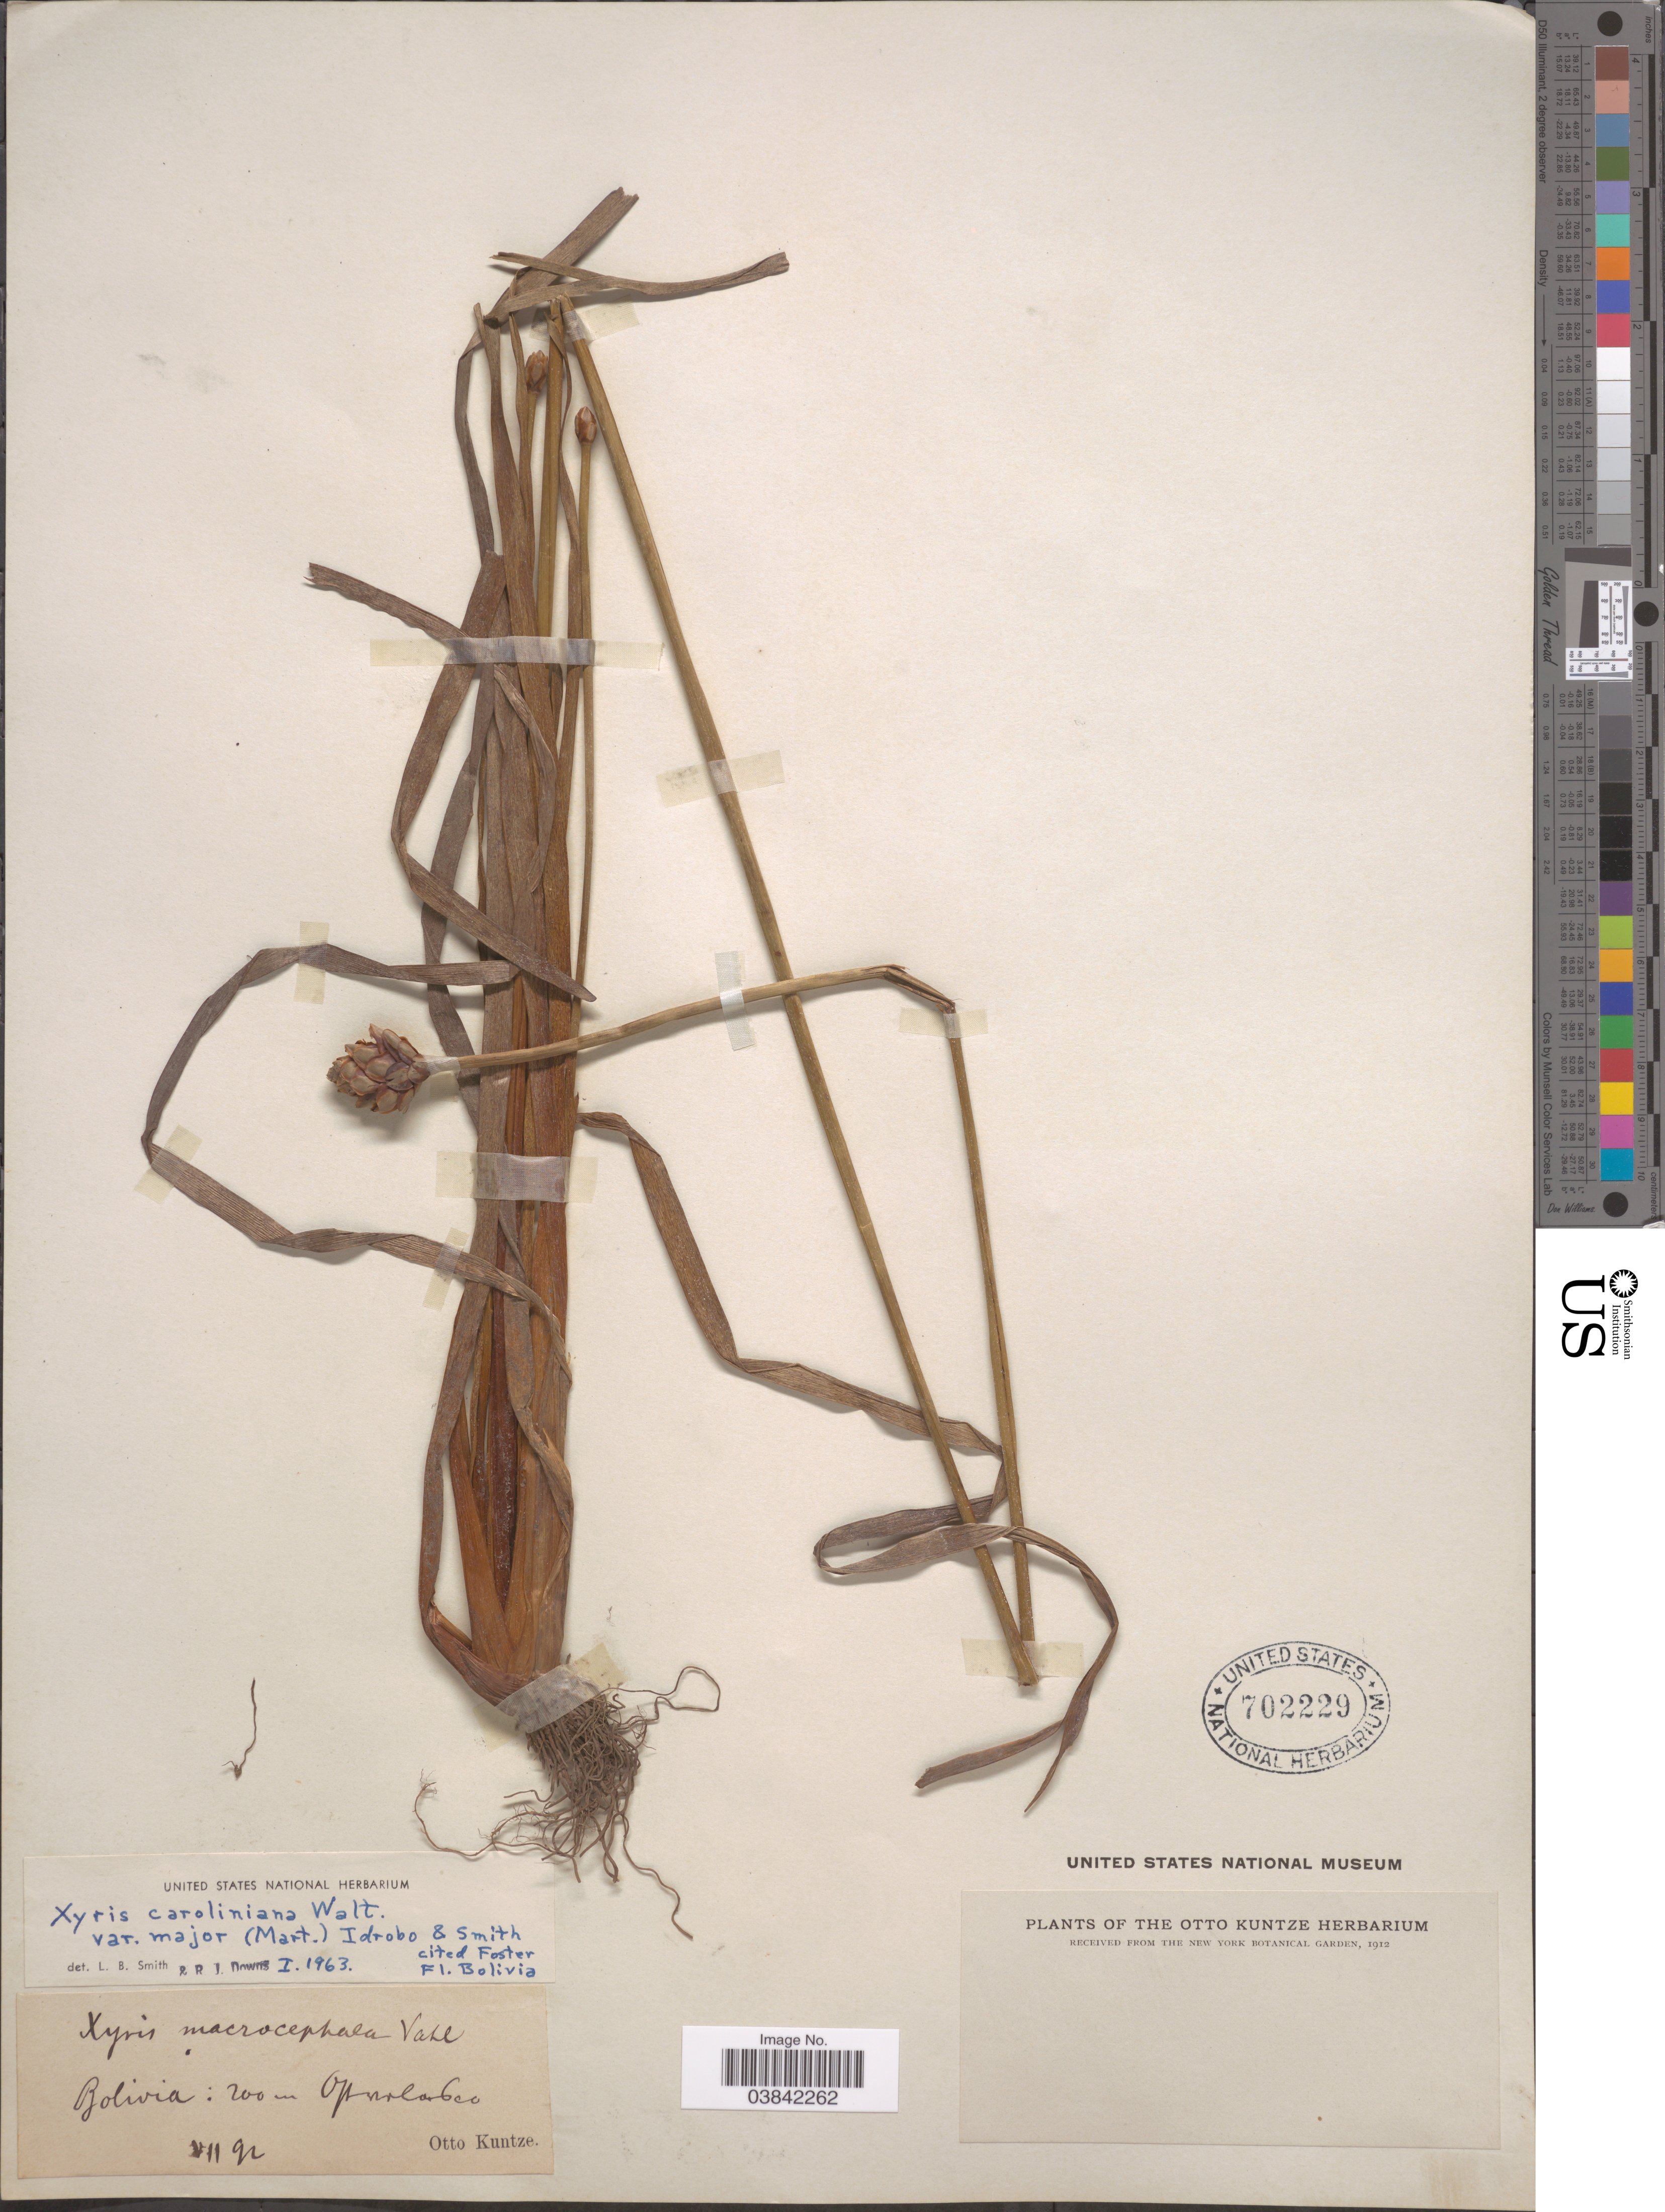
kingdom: Plantae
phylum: Tracheophyta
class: Liliopsida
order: Poales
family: Xyridaceae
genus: Xyris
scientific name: Xyris jupicai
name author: Rich.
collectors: C.E.O. Kuntze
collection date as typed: Transcribed d/m/y: /7/92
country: Bolivia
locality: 200 m Operalabeo [interpreted]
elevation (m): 200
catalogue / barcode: US 702229